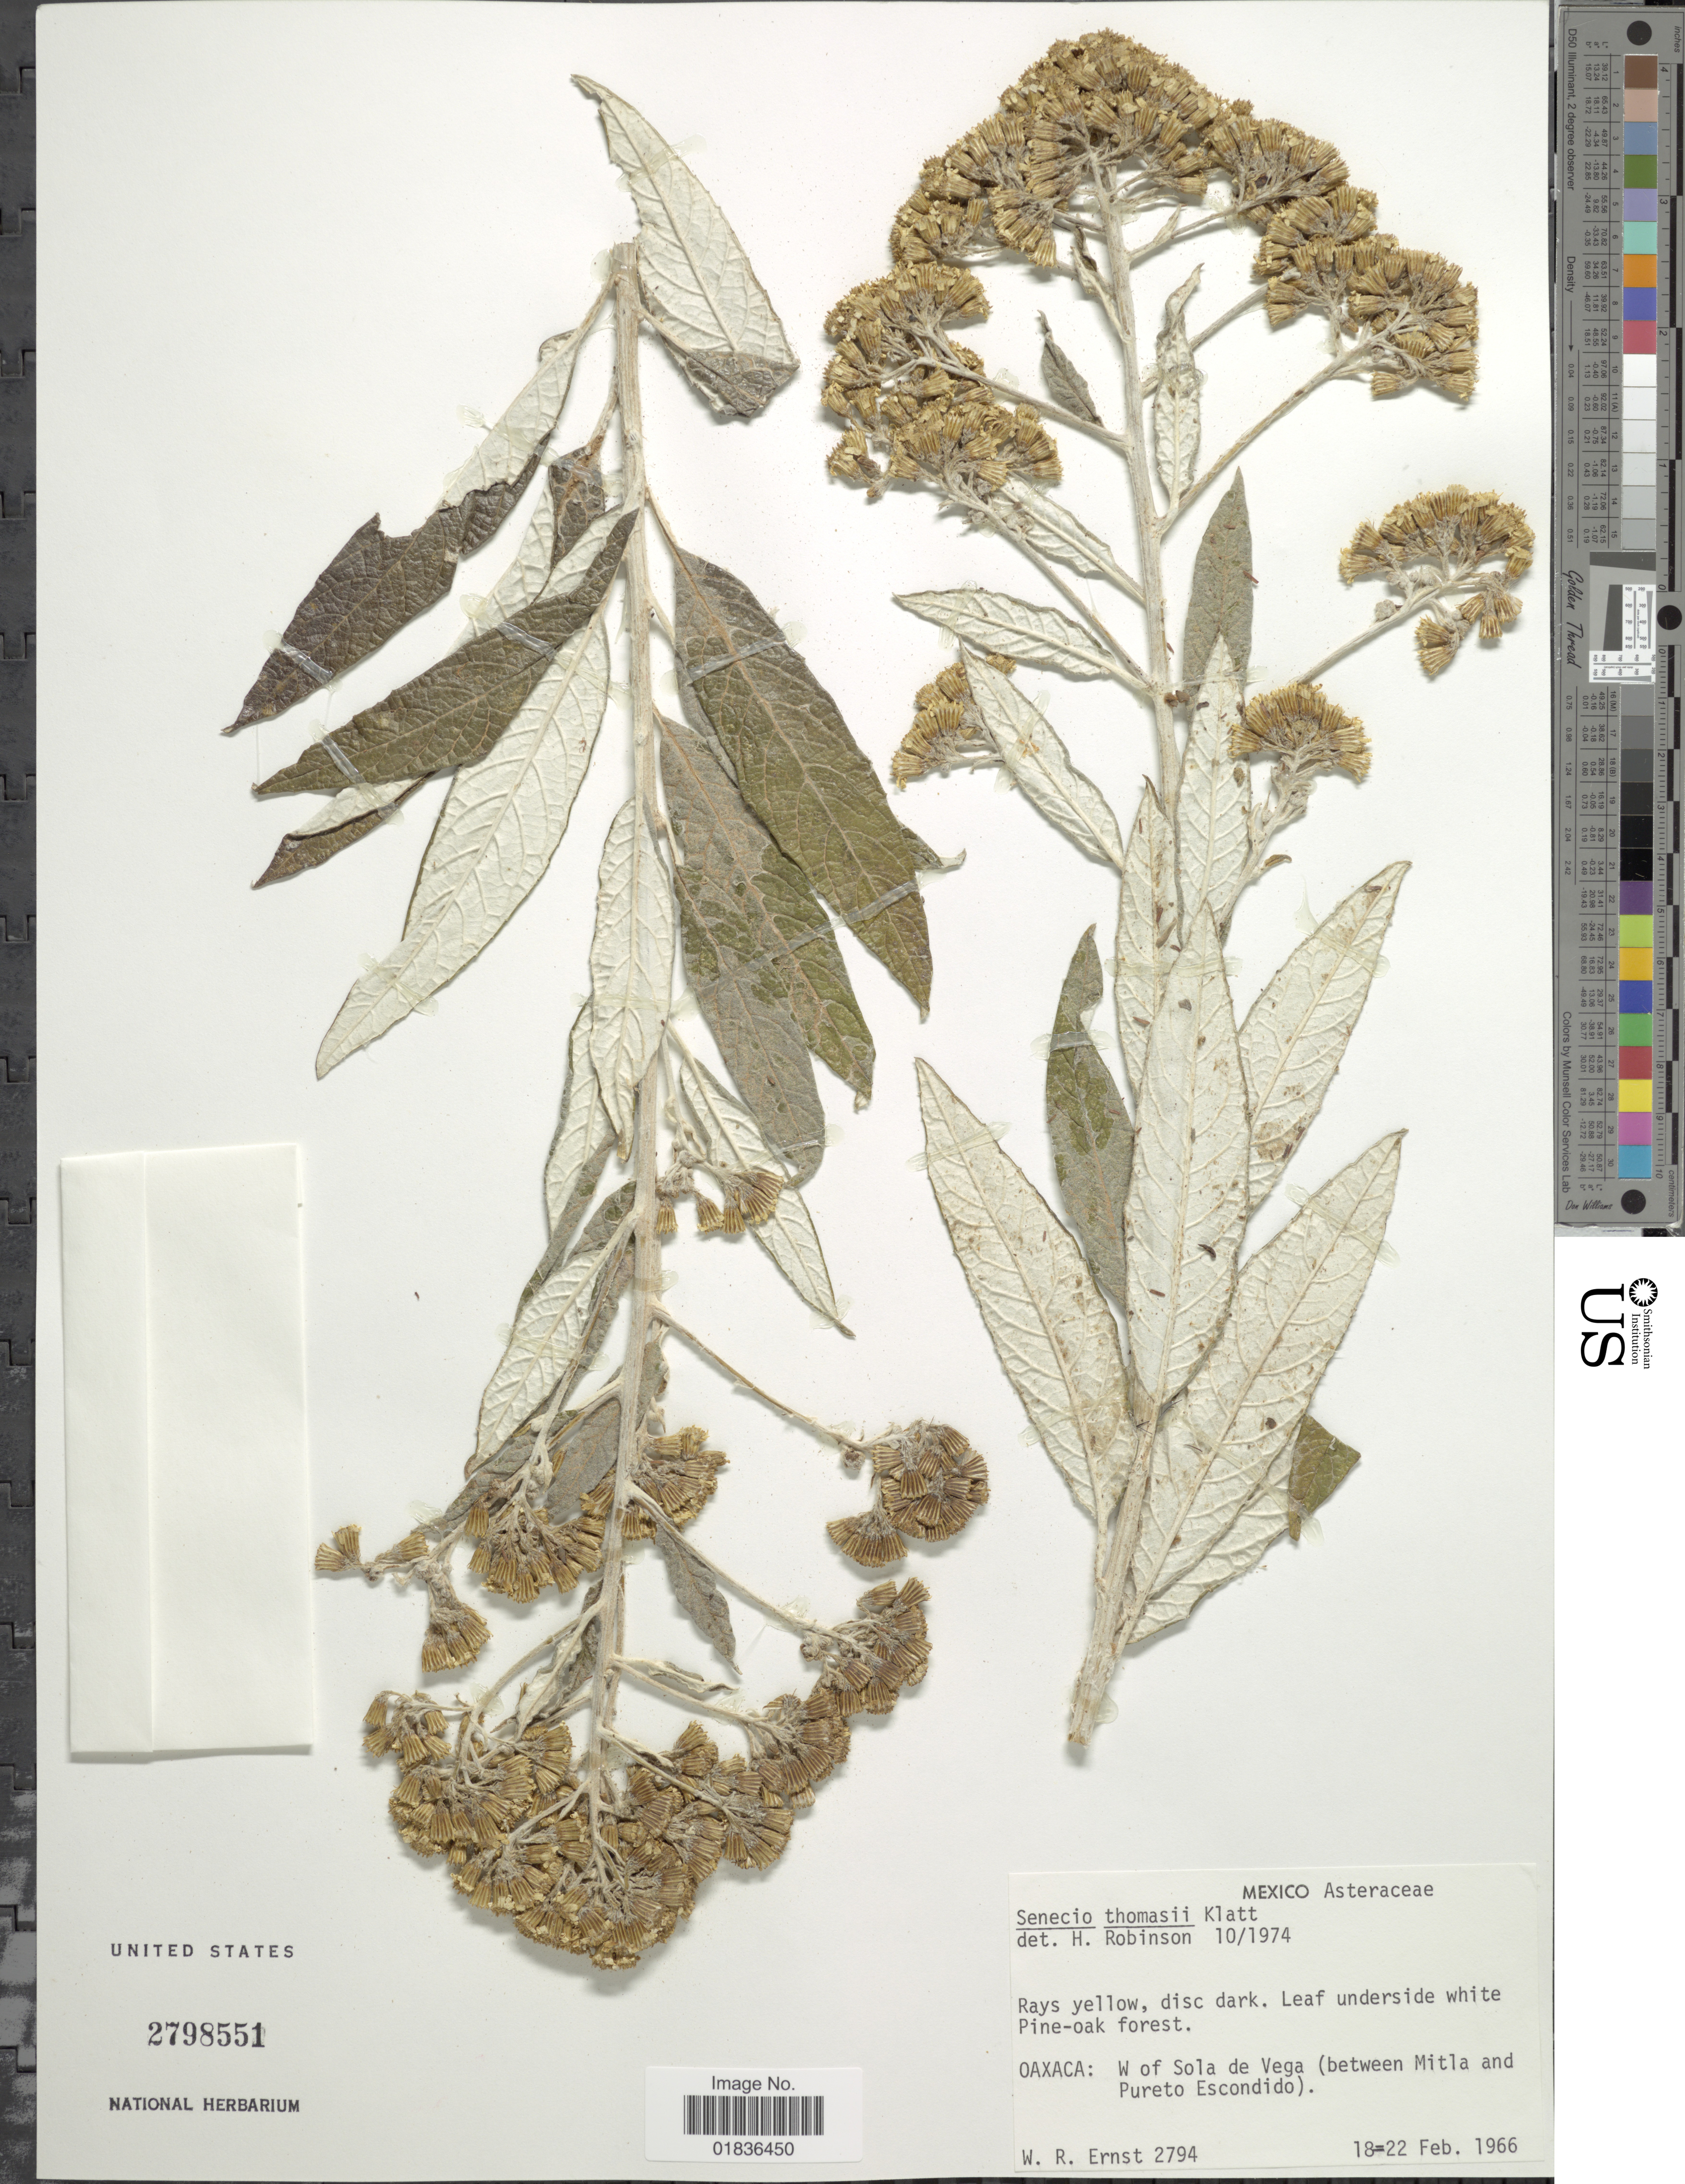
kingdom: Plantae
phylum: Tracheophyta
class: Magnoliopsida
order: Asterales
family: Asteraceae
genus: Senecio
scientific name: Senecio deppeanus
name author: Hemsl.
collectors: W. R. Ernst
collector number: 2794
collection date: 1966-02-18/1966-02-22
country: Mexico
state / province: Oaxaca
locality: W of Sola de Vega (between Mitla and Pureto Escondido).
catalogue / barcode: US 2798551